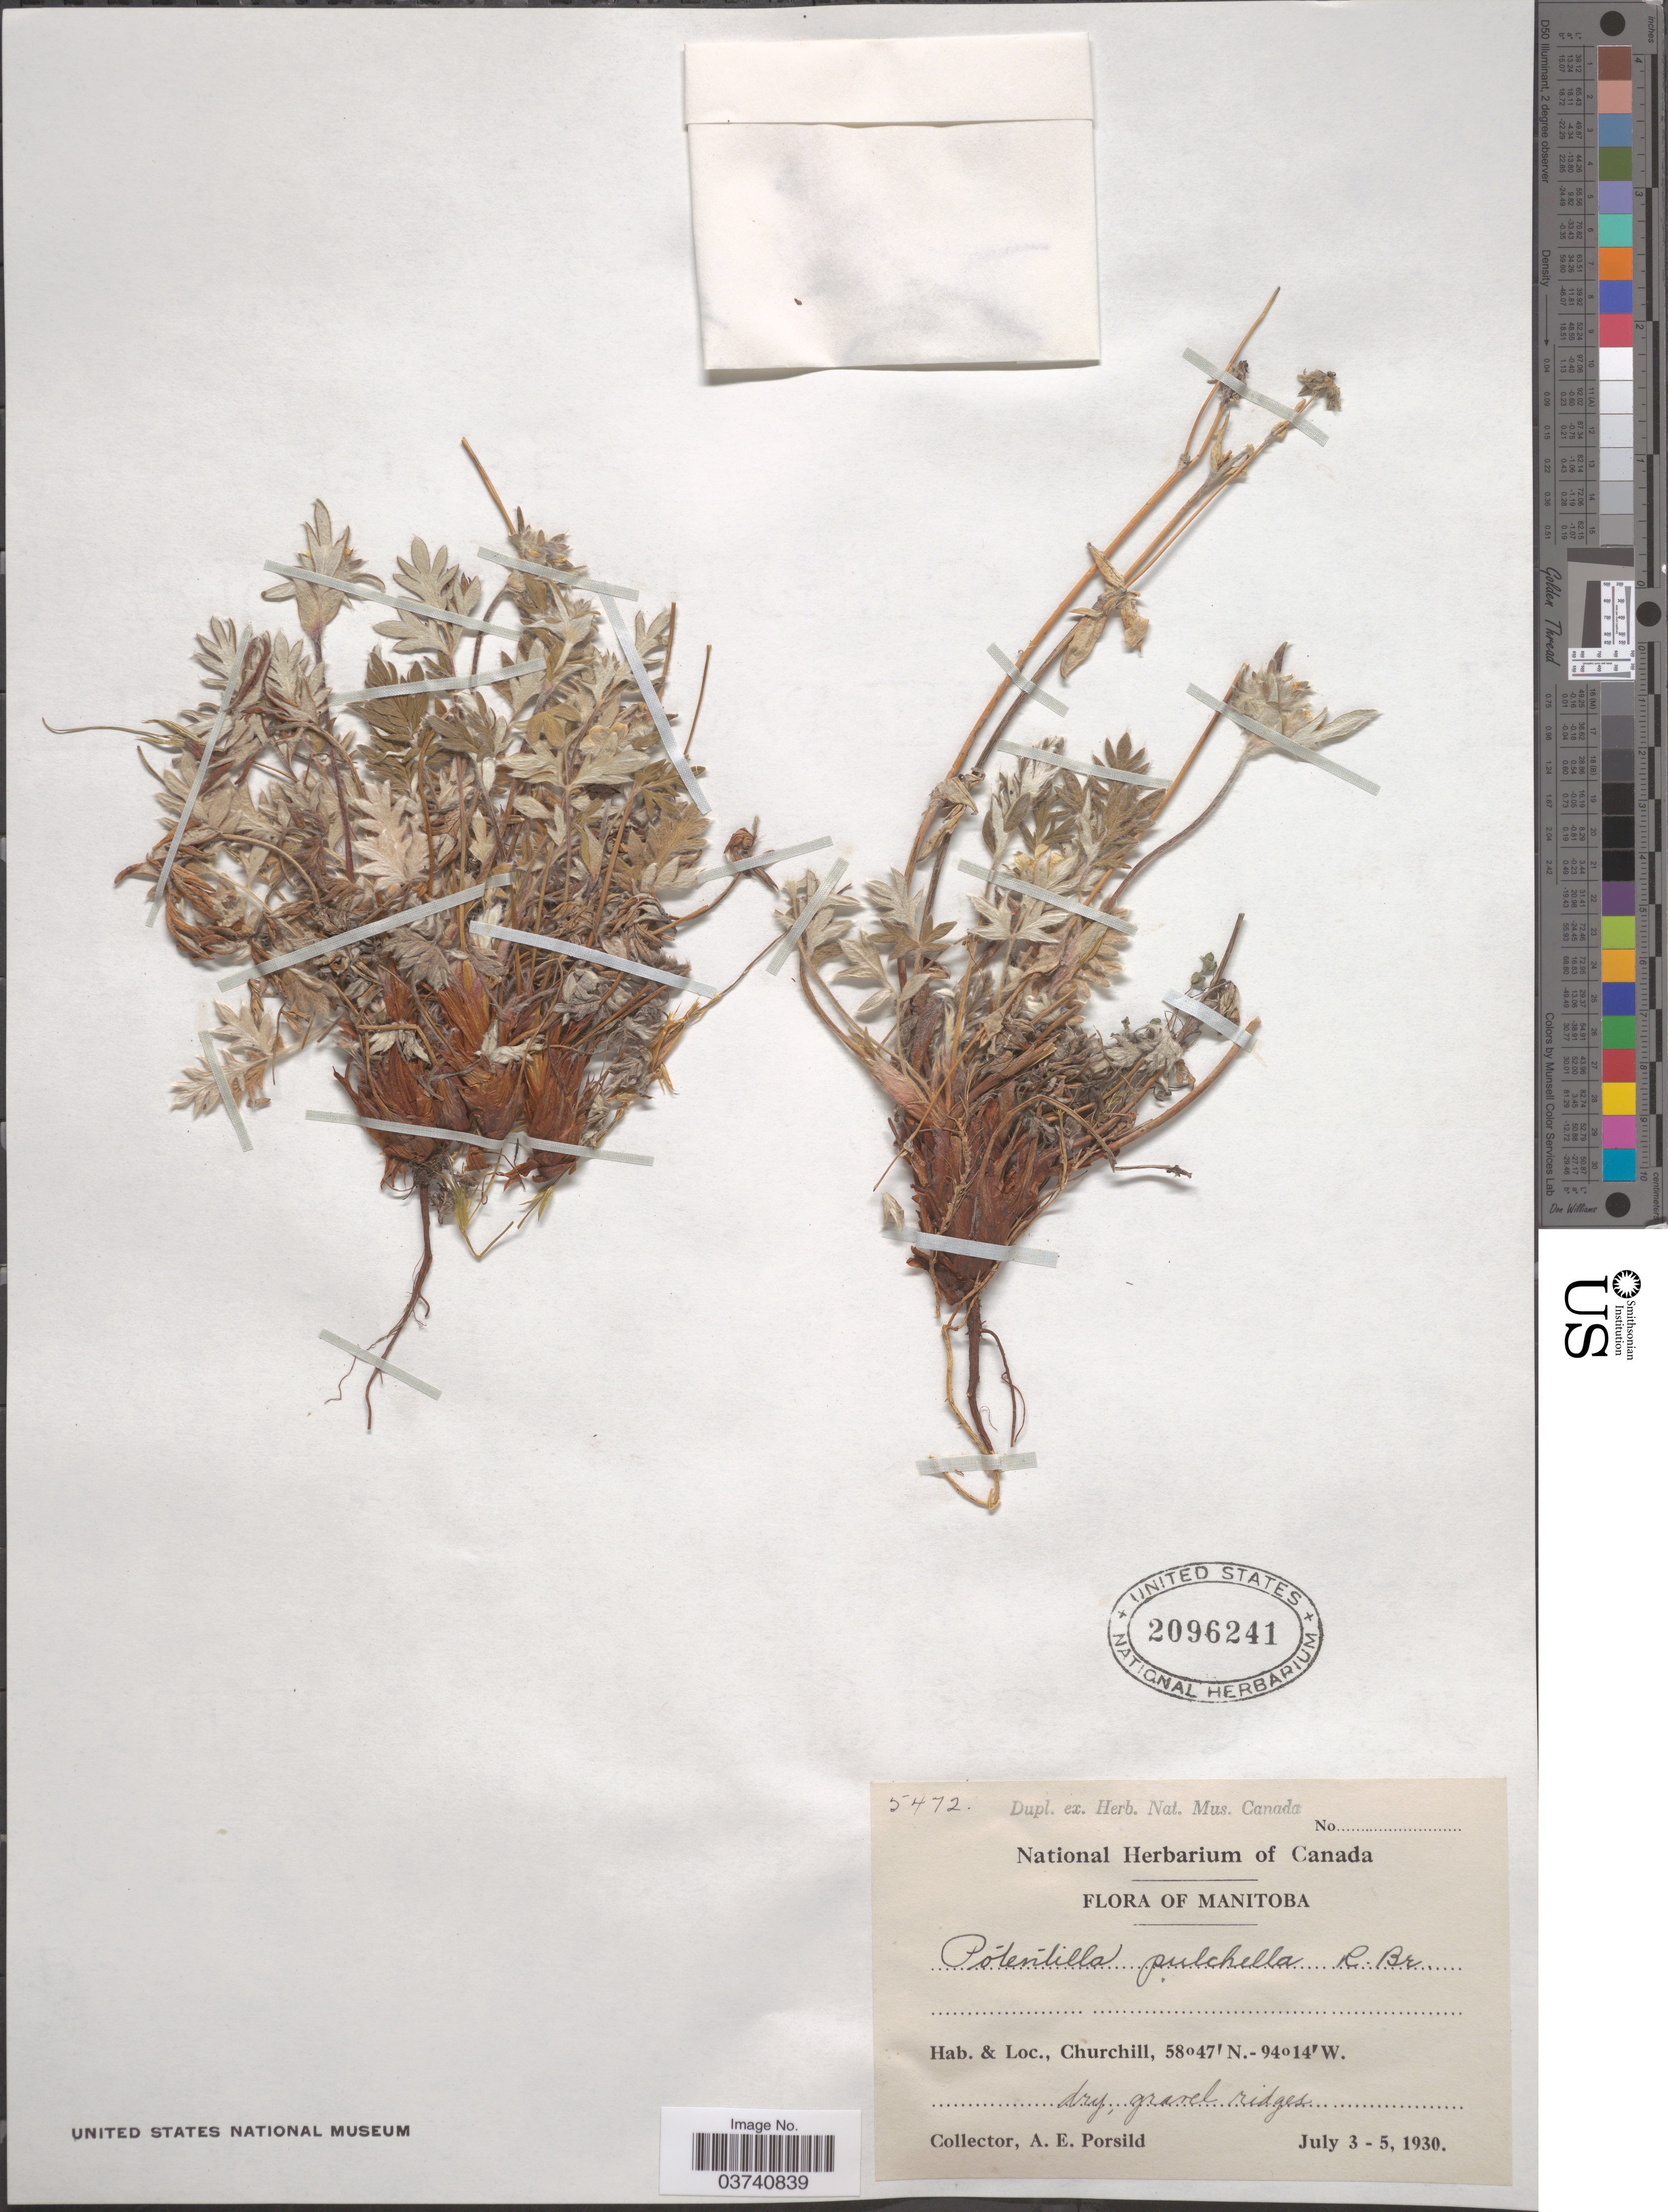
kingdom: Plantae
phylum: Tracheophyta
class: Magnoliopsida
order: Rosales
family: Rosaceae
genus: Potentilla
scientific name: Potentilla pulchella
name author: R. Br.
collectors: A. E. Porsild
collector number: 5472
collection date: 1930-07-03/1930-07-05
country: Canada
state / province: Manitoba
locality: Churchill.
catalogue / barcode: US 2096241